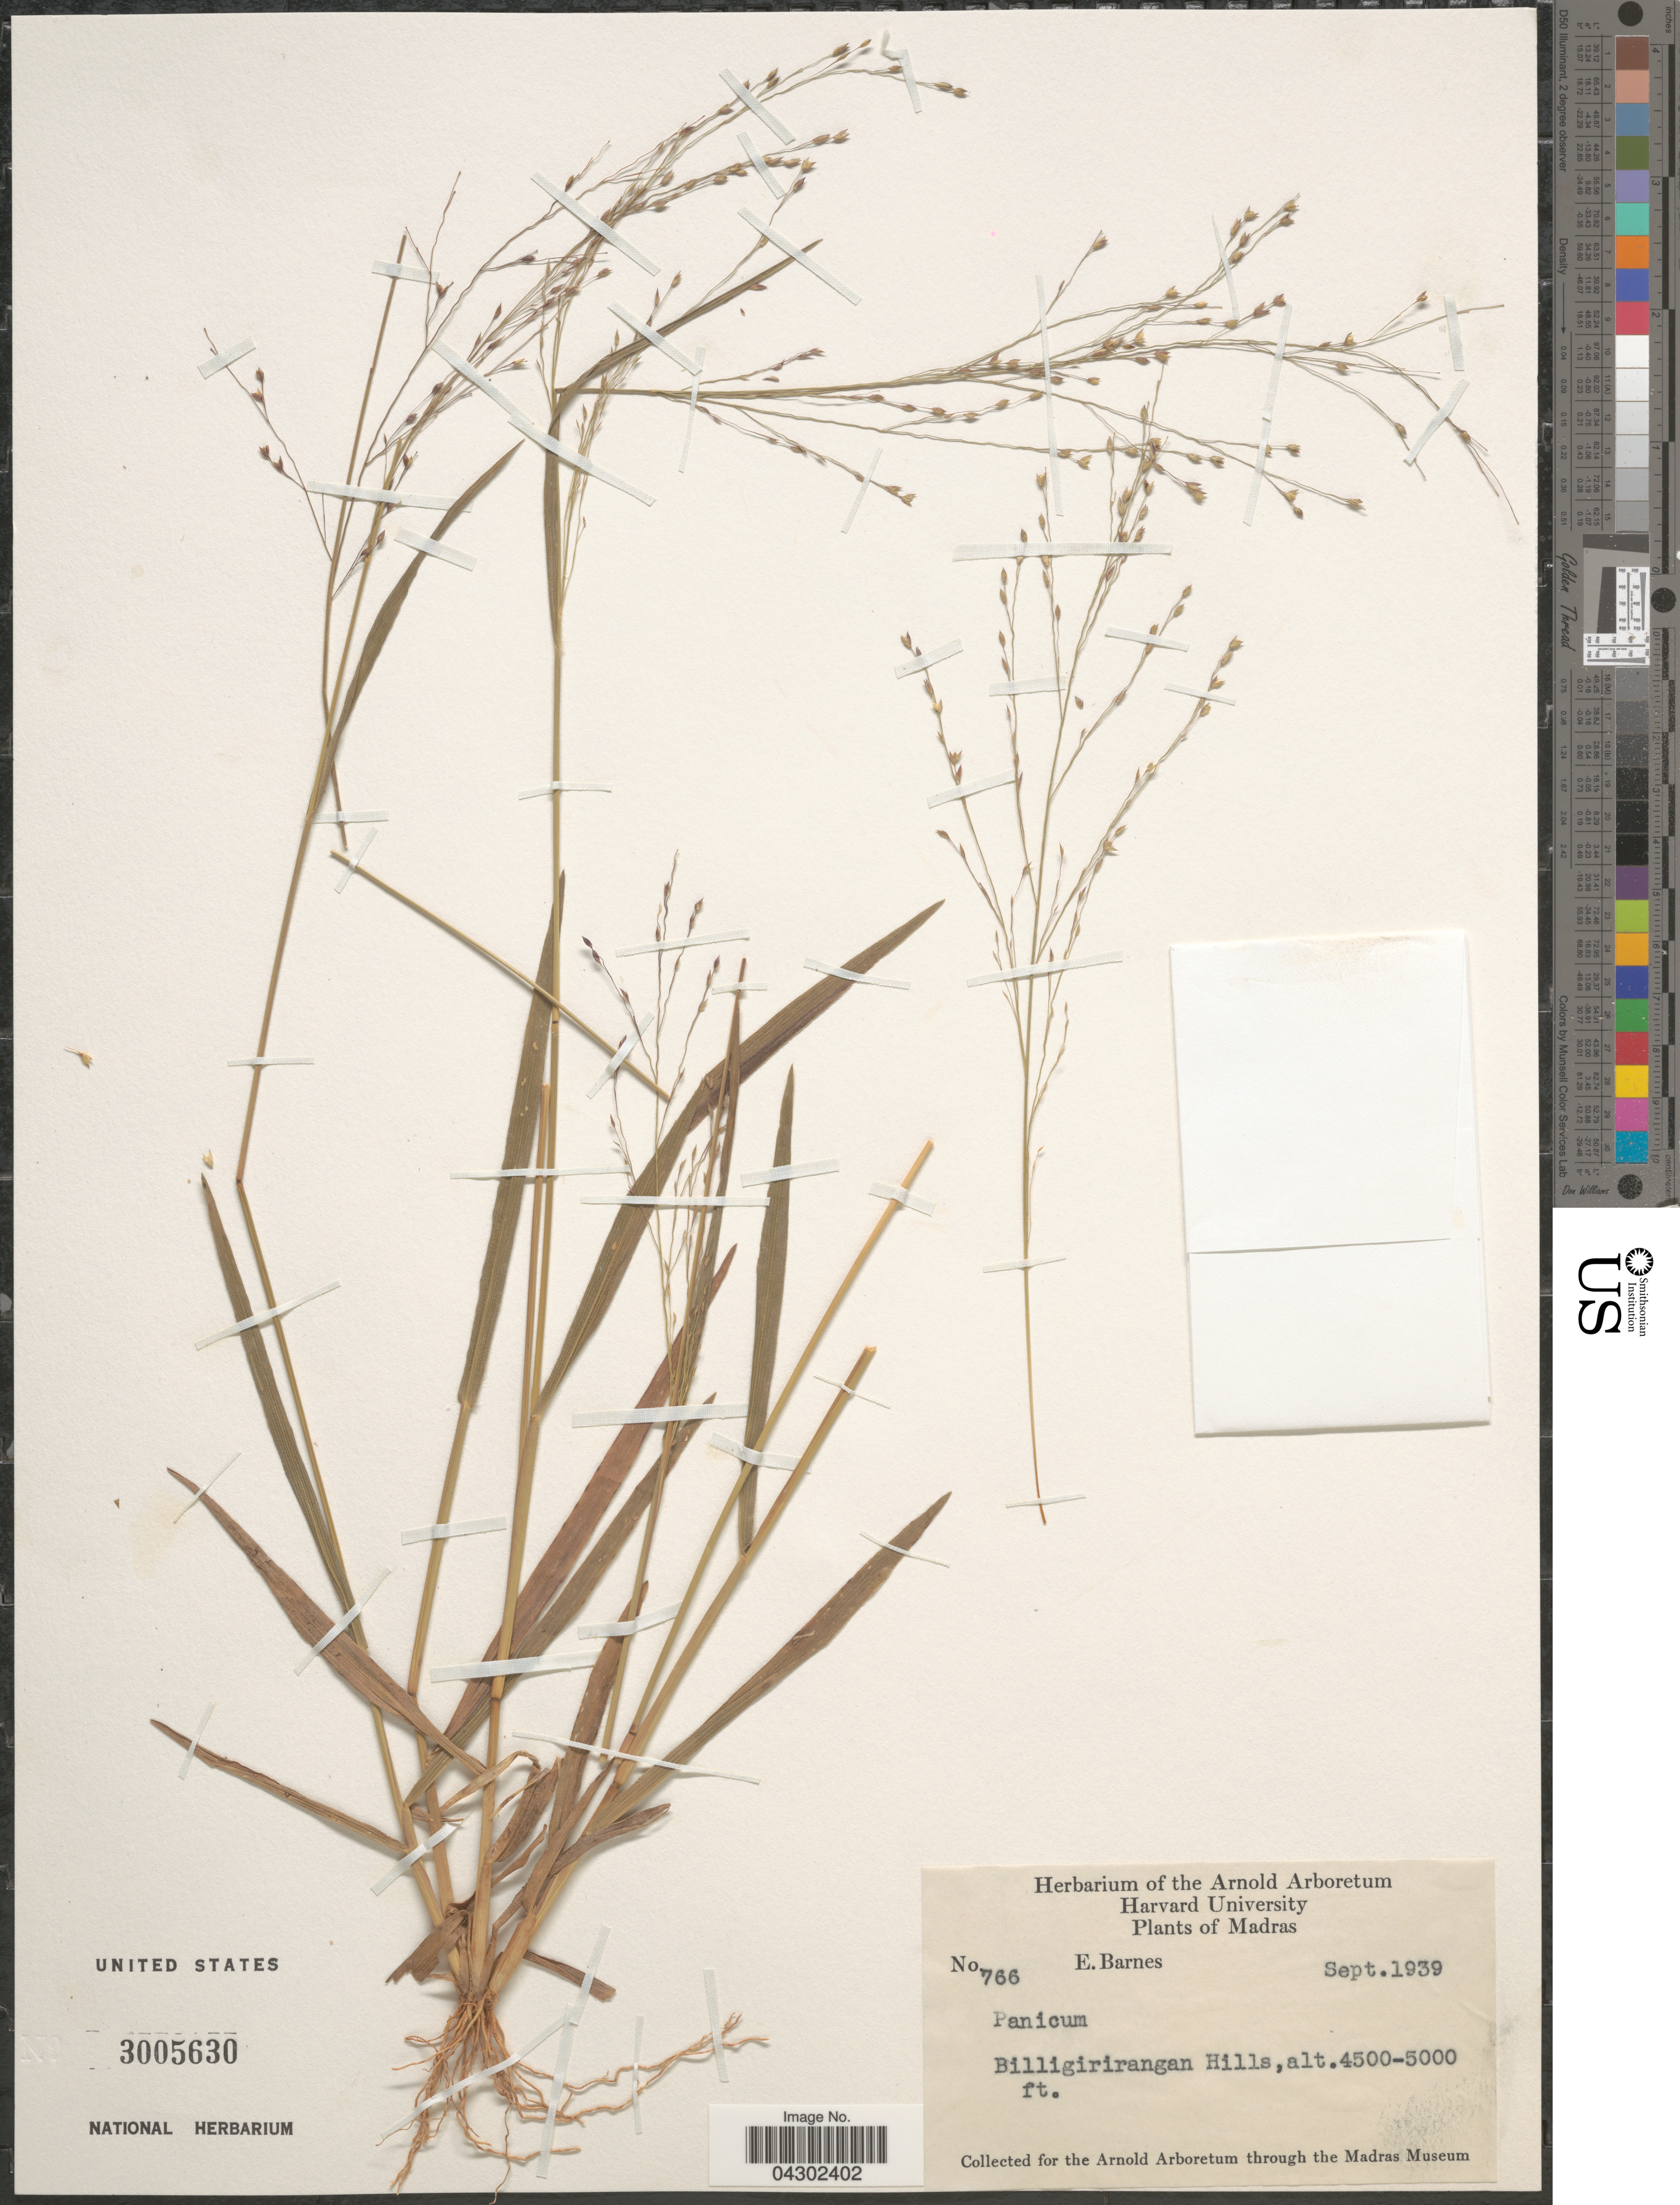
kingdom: Plantae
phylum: Tracheophyta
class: Liliopsida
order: Poales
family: Poaceae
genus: Panicum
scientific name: Panicum sp.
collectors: E. Barnes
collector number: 766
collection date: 1939-09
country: India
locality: Madras. Billigirirangan Hills.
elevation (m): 1372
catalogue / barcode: US 3005630